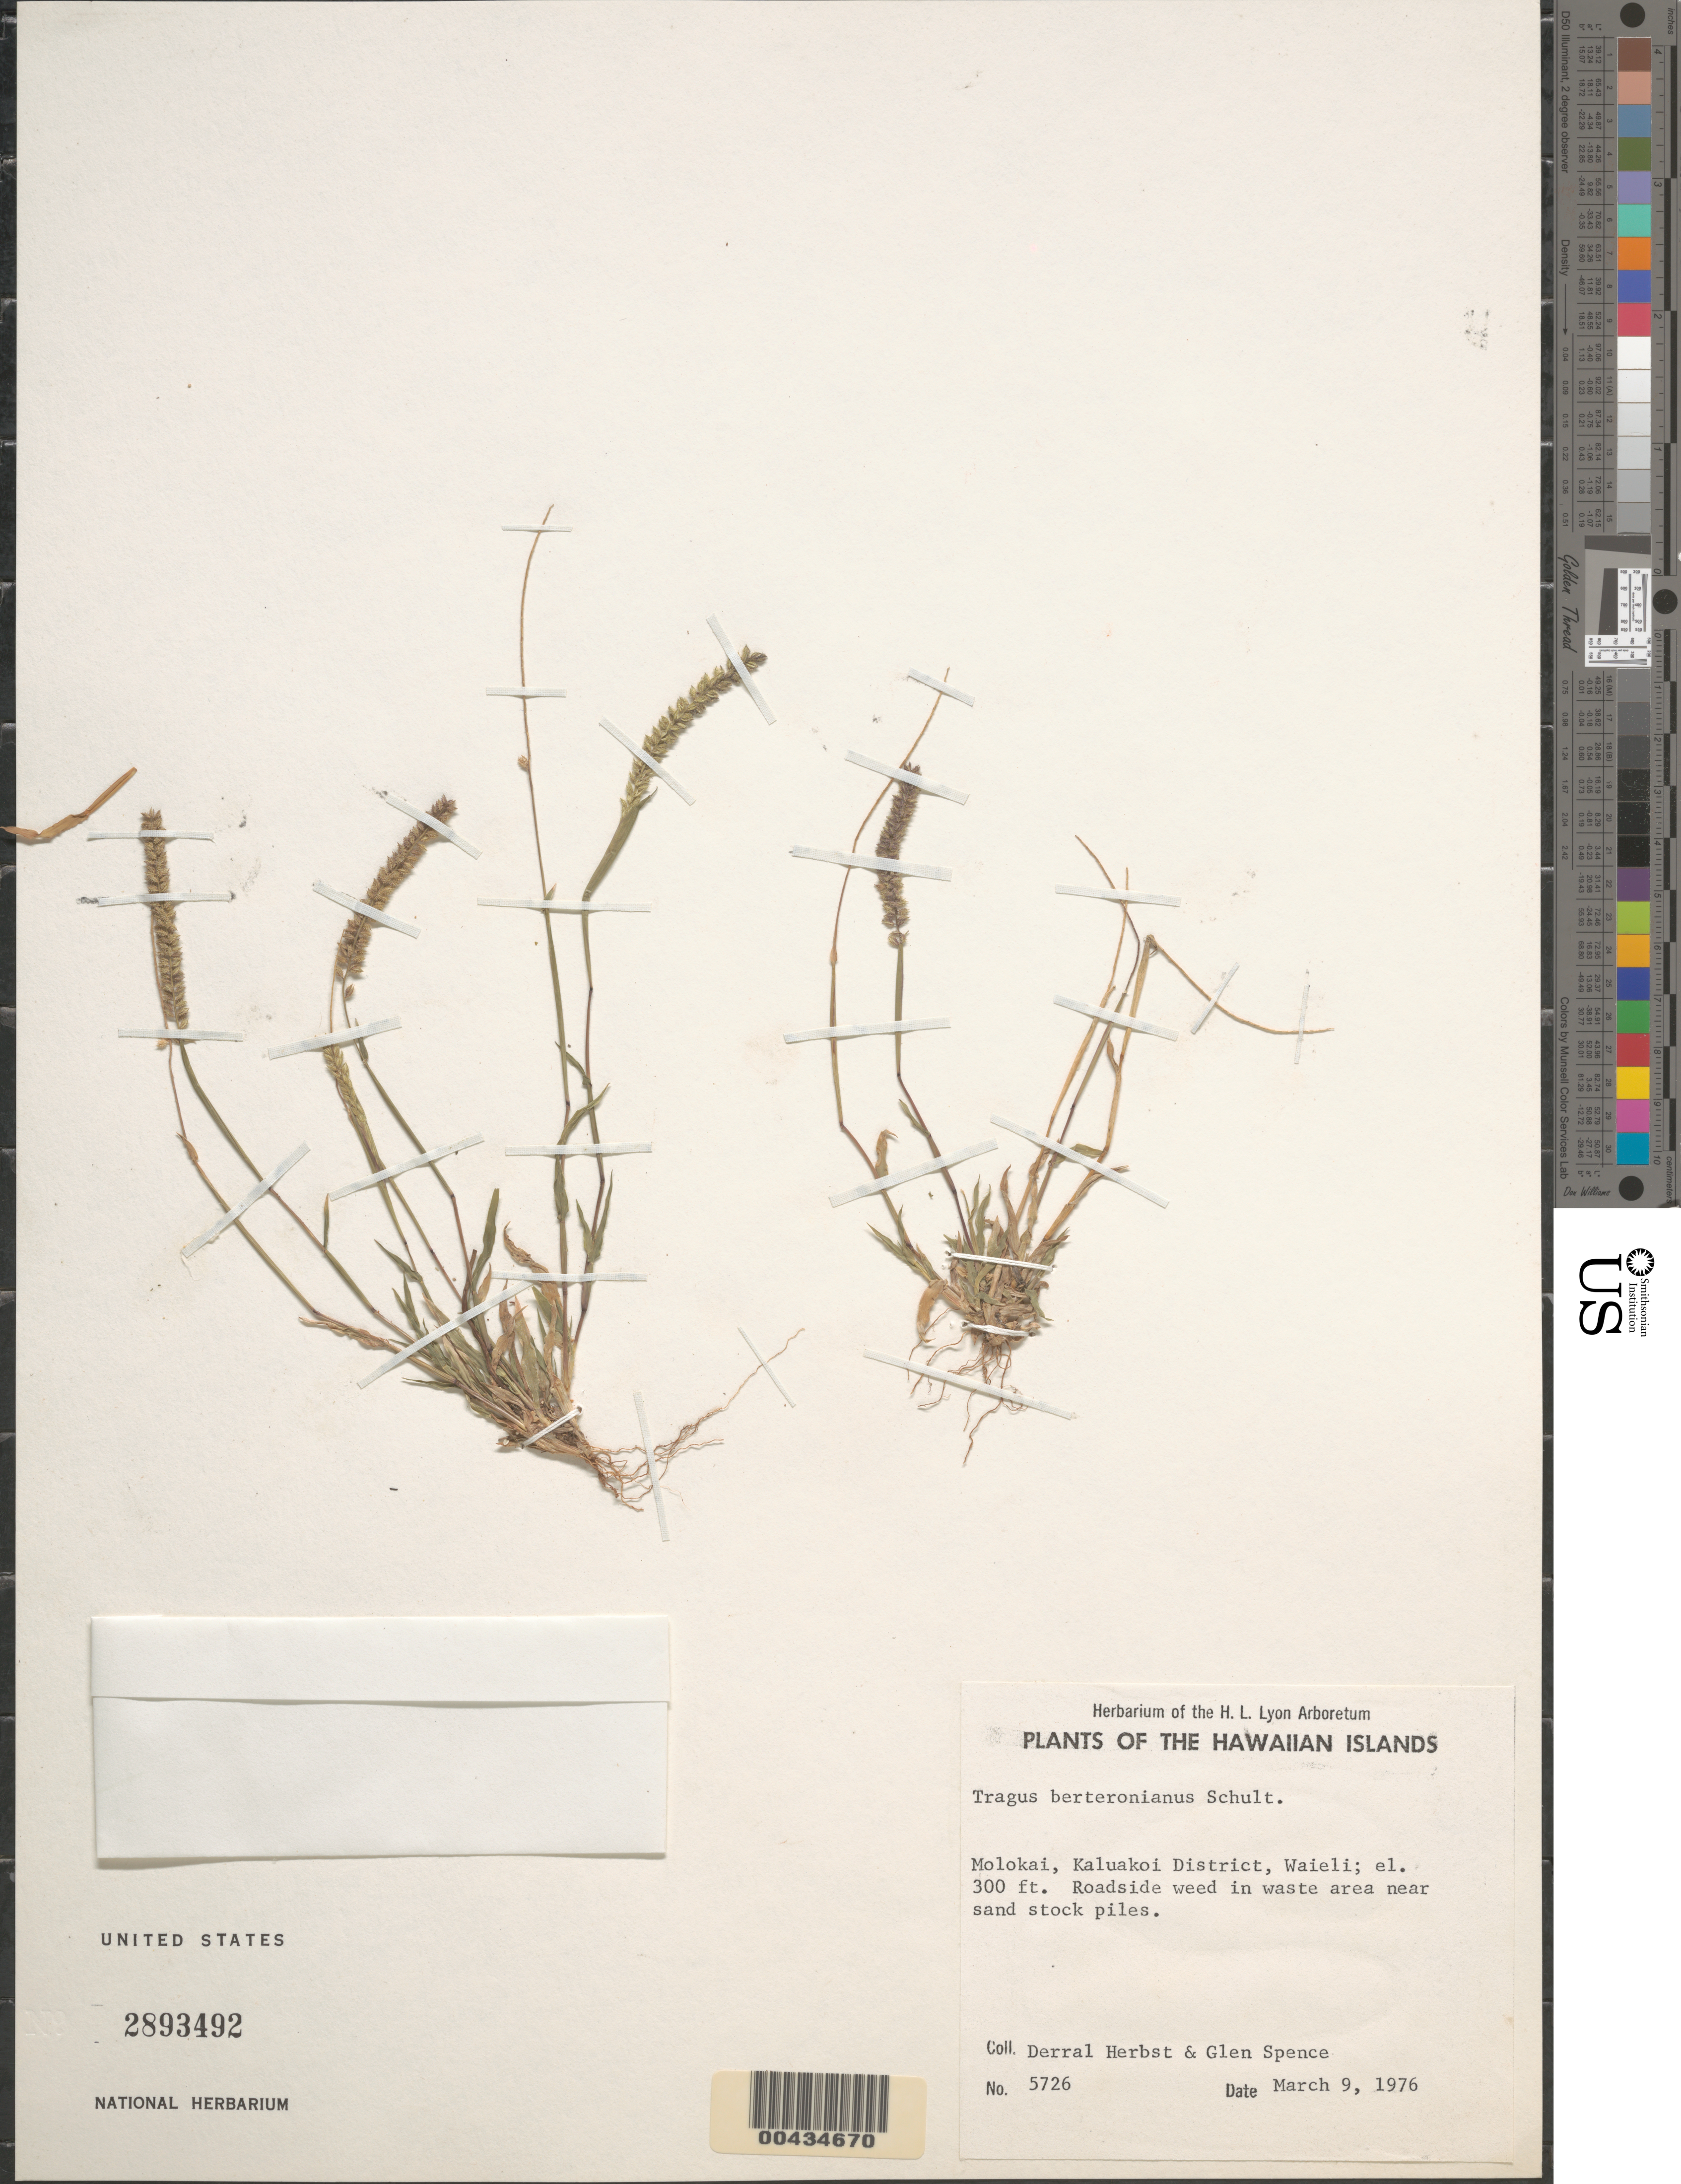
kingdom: Plantae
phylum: Tracheophyta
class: Liliopsida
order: Poales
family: Poaceae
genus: Tragus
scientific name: Tragus berteronianus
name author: Schult.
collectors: D. R. Herbst & G. Spence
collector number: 5726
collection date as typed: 9 Mar 1976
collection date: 1976-03-09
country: United States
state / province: Hawaii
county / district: Maui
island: Moloka'i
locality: Kaluakoi District, Waieli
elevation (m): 91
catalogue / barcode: US 2893492